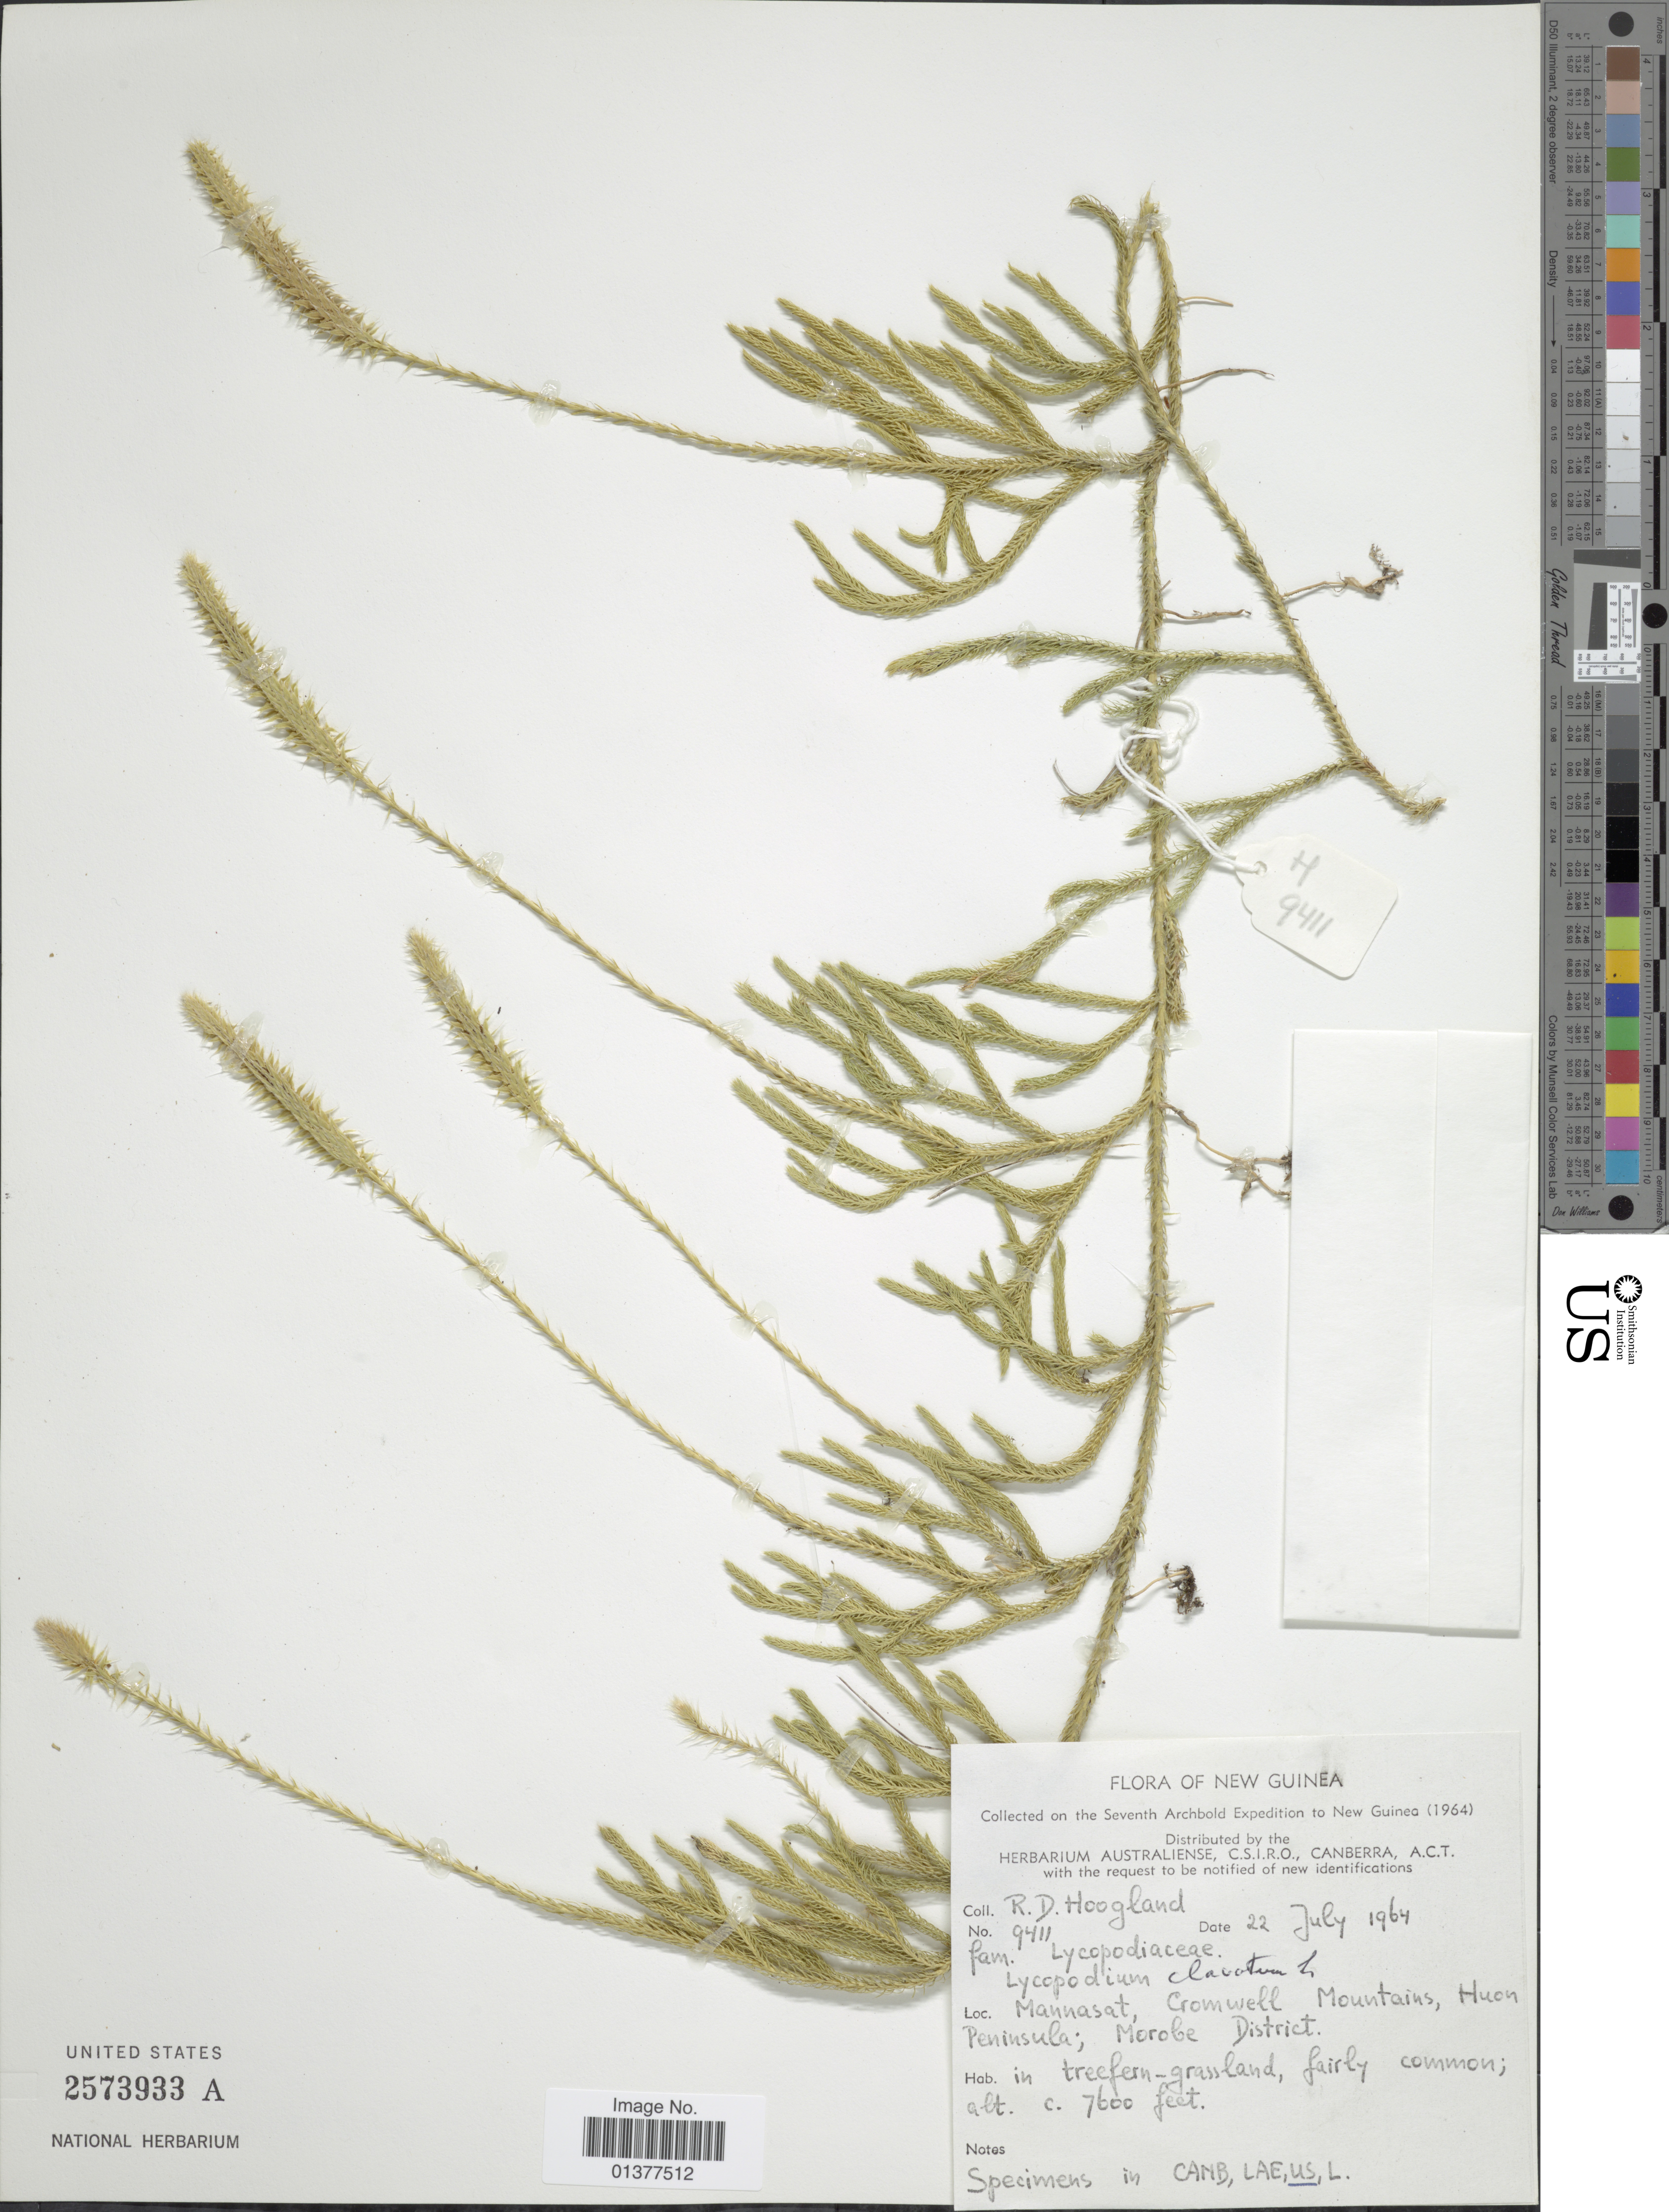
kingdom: Plantae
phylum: Tracheophyta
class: Lycopodiopsida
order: Lycopodiales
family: Lycopodiaceae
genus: Lycopodium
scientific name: Lycopodium clavatum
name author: L.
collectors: R. D. Hoogland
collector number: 9411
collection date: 1964-07-22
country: Papua New Guinea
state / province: Morobe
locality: Mannasat, Cromwell Mountains, Huon Peninsula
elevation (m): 2316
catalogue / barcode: US 2573933A